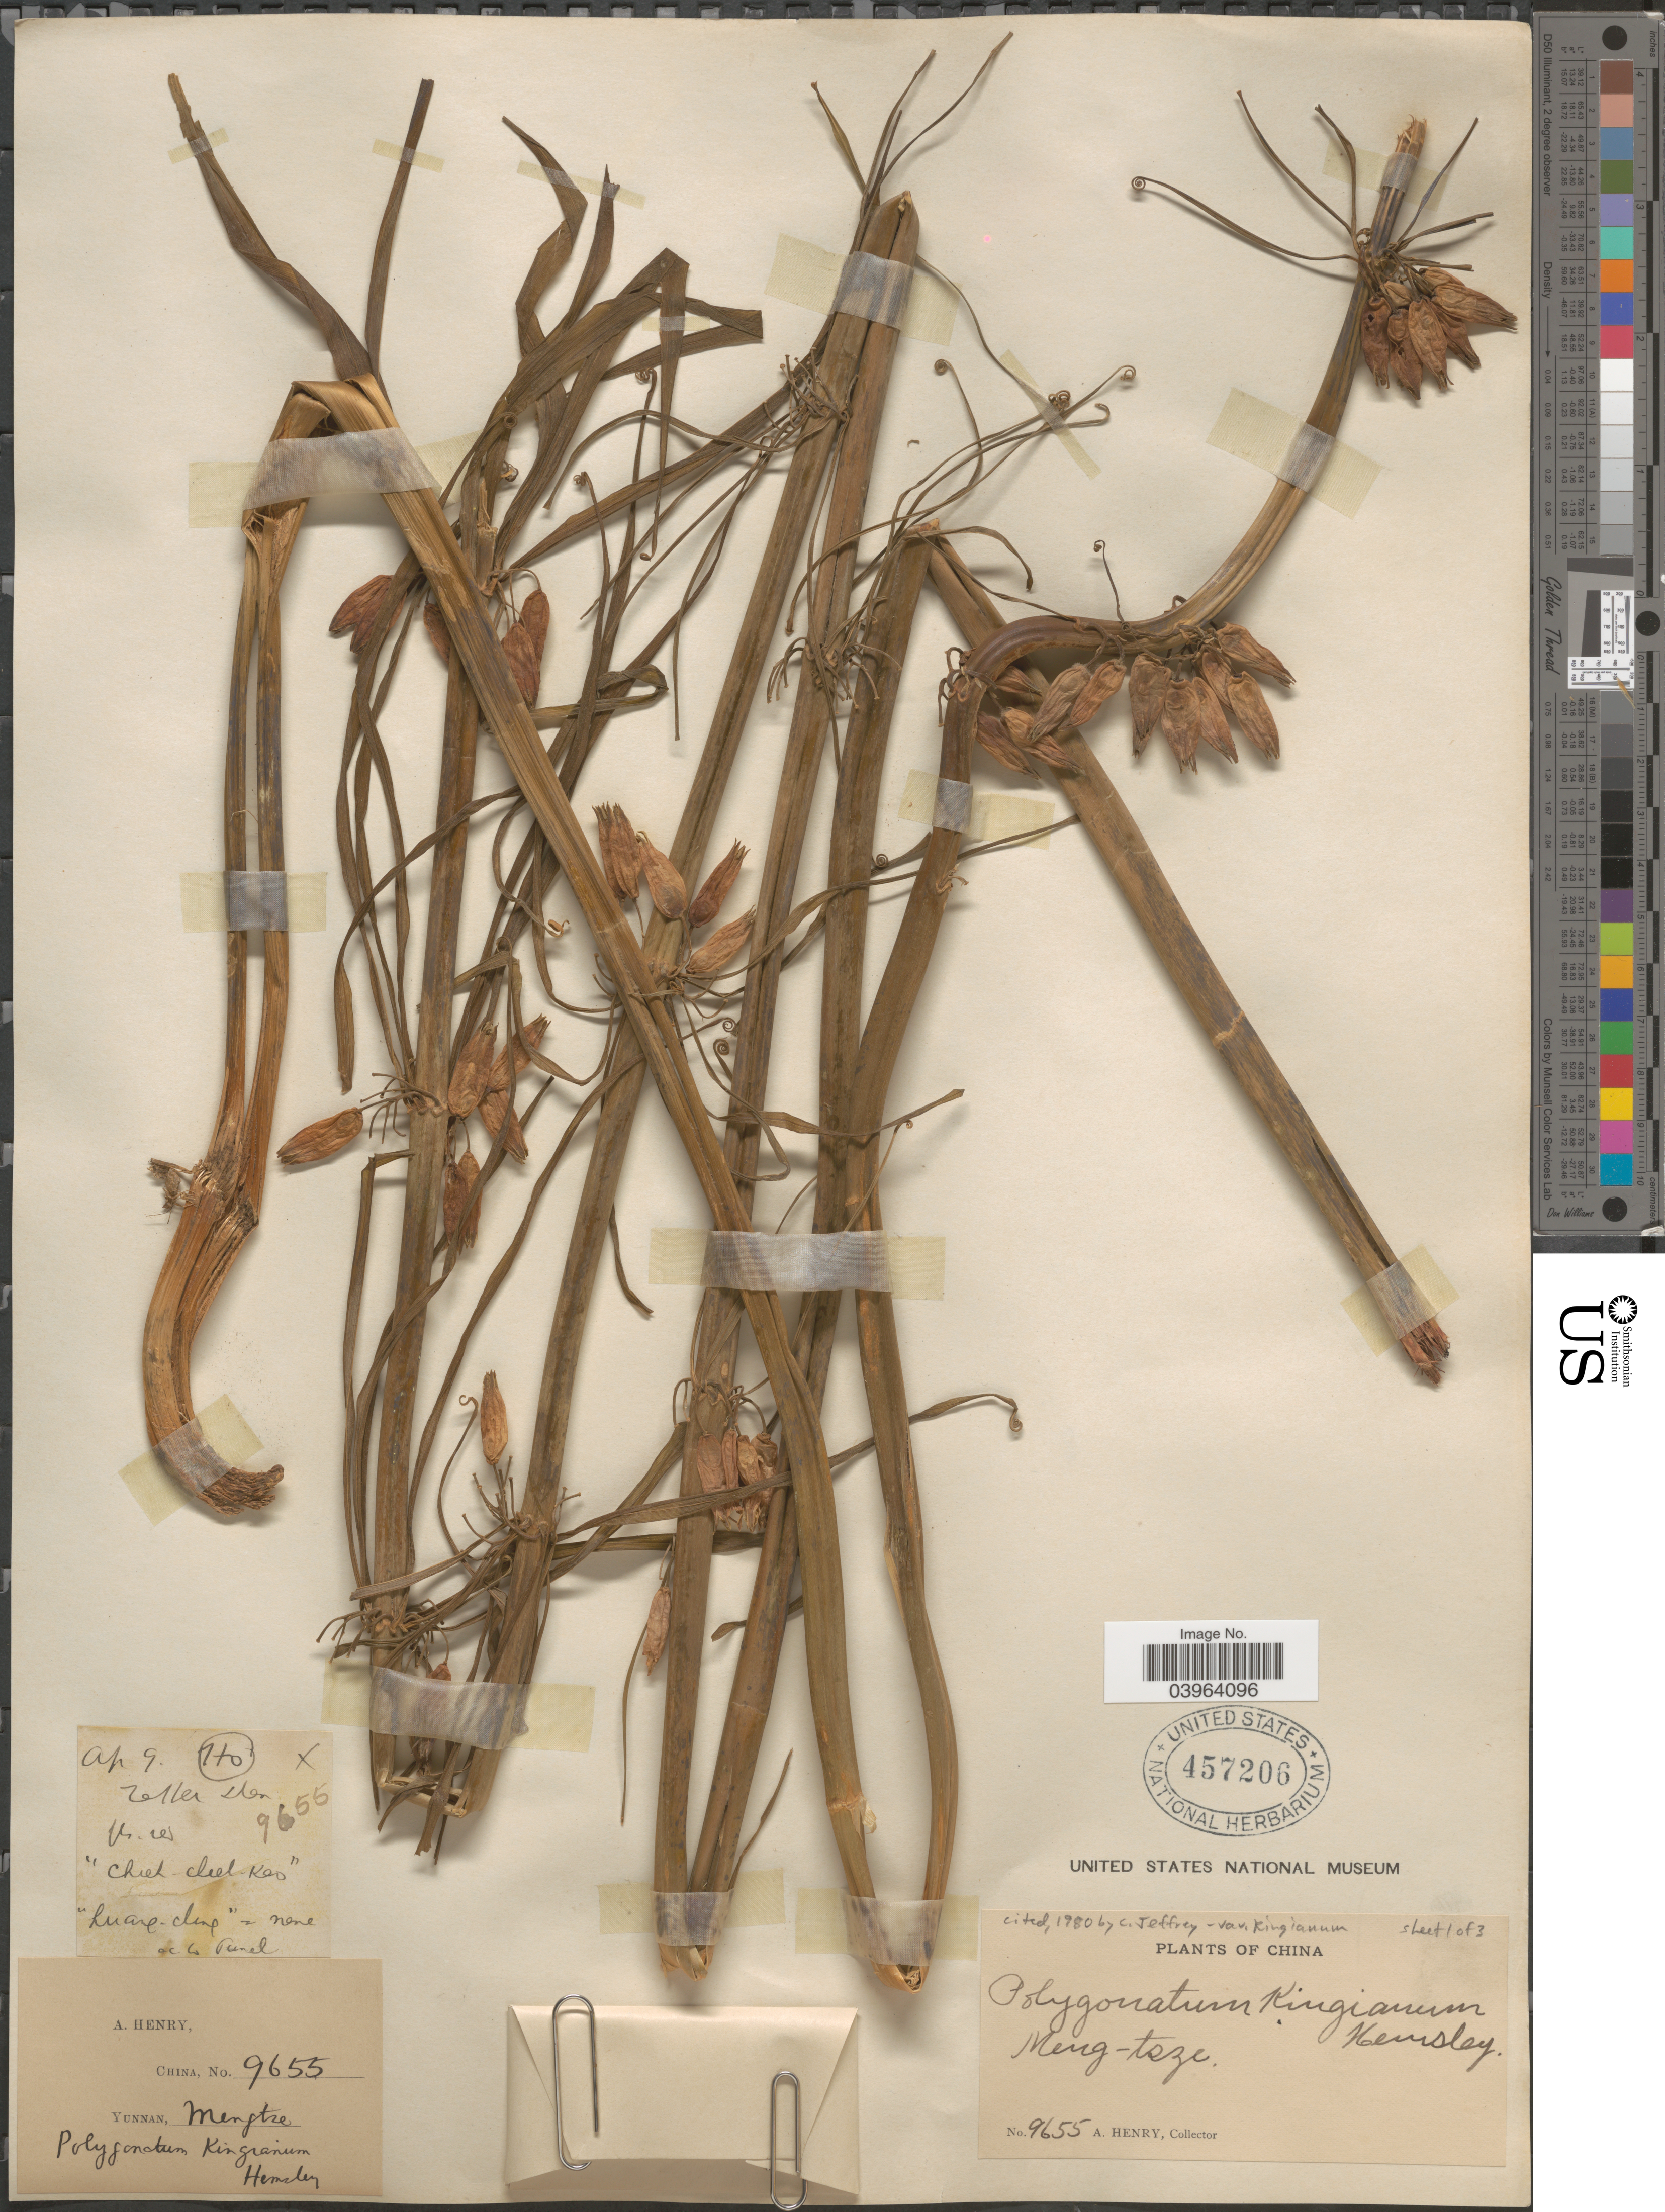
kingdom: Plantae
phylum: Tracheophyta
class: Liliopsida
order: Asparagales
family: Asparagaceae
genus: Polygonatum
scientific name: Polygonatum kingianum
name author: Collett & Hemsl.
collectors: A. Henry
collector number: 9655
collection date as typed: Transcribed d/m/y: /4/9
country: China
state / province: Yunnan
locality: Meng-tsze. Zaher shen. Ho.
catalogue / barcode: US 457206